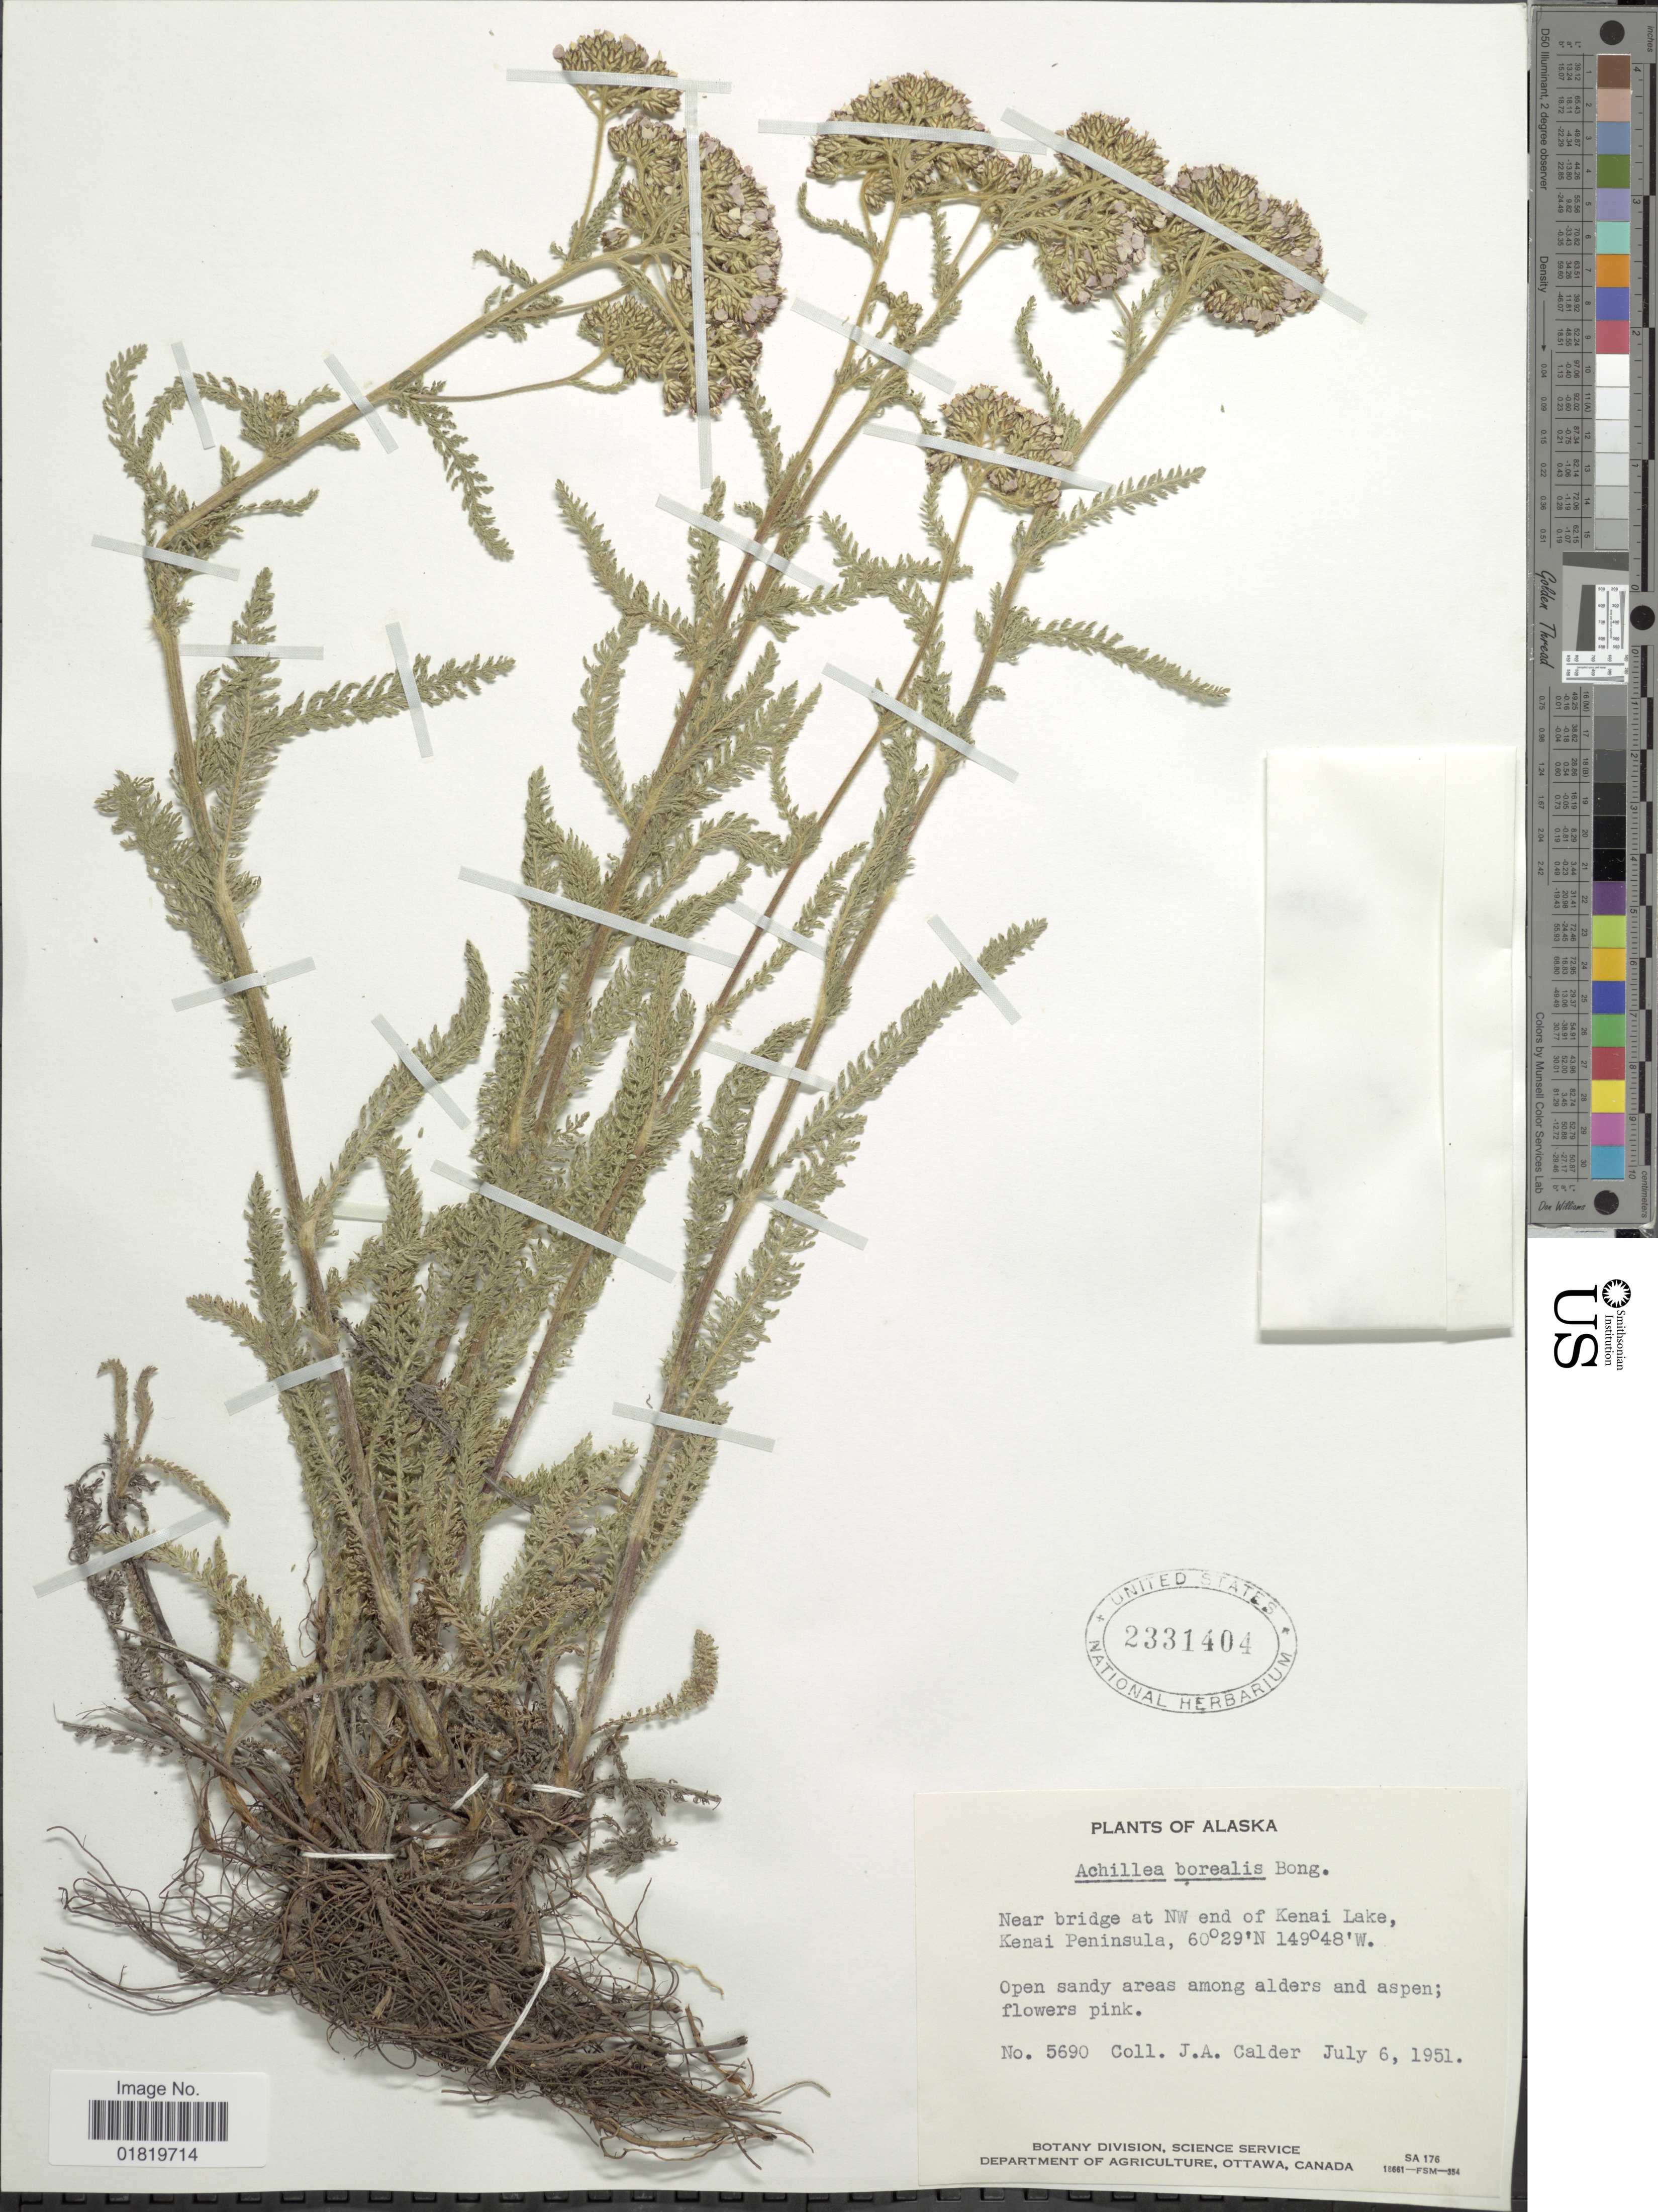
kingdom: Plantae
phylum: Tracheophyta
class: Magnoliopsida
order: Asterales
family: Asteraceae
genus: Achillea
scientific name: Achillea borealis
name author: Bong.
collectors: J. A. Calder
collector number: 5690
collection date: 1951-07-06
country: United States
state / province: Alaska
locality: Near bridge at NW end of Kenai Lake, Kenai Peninsula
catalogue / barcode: US 2331404